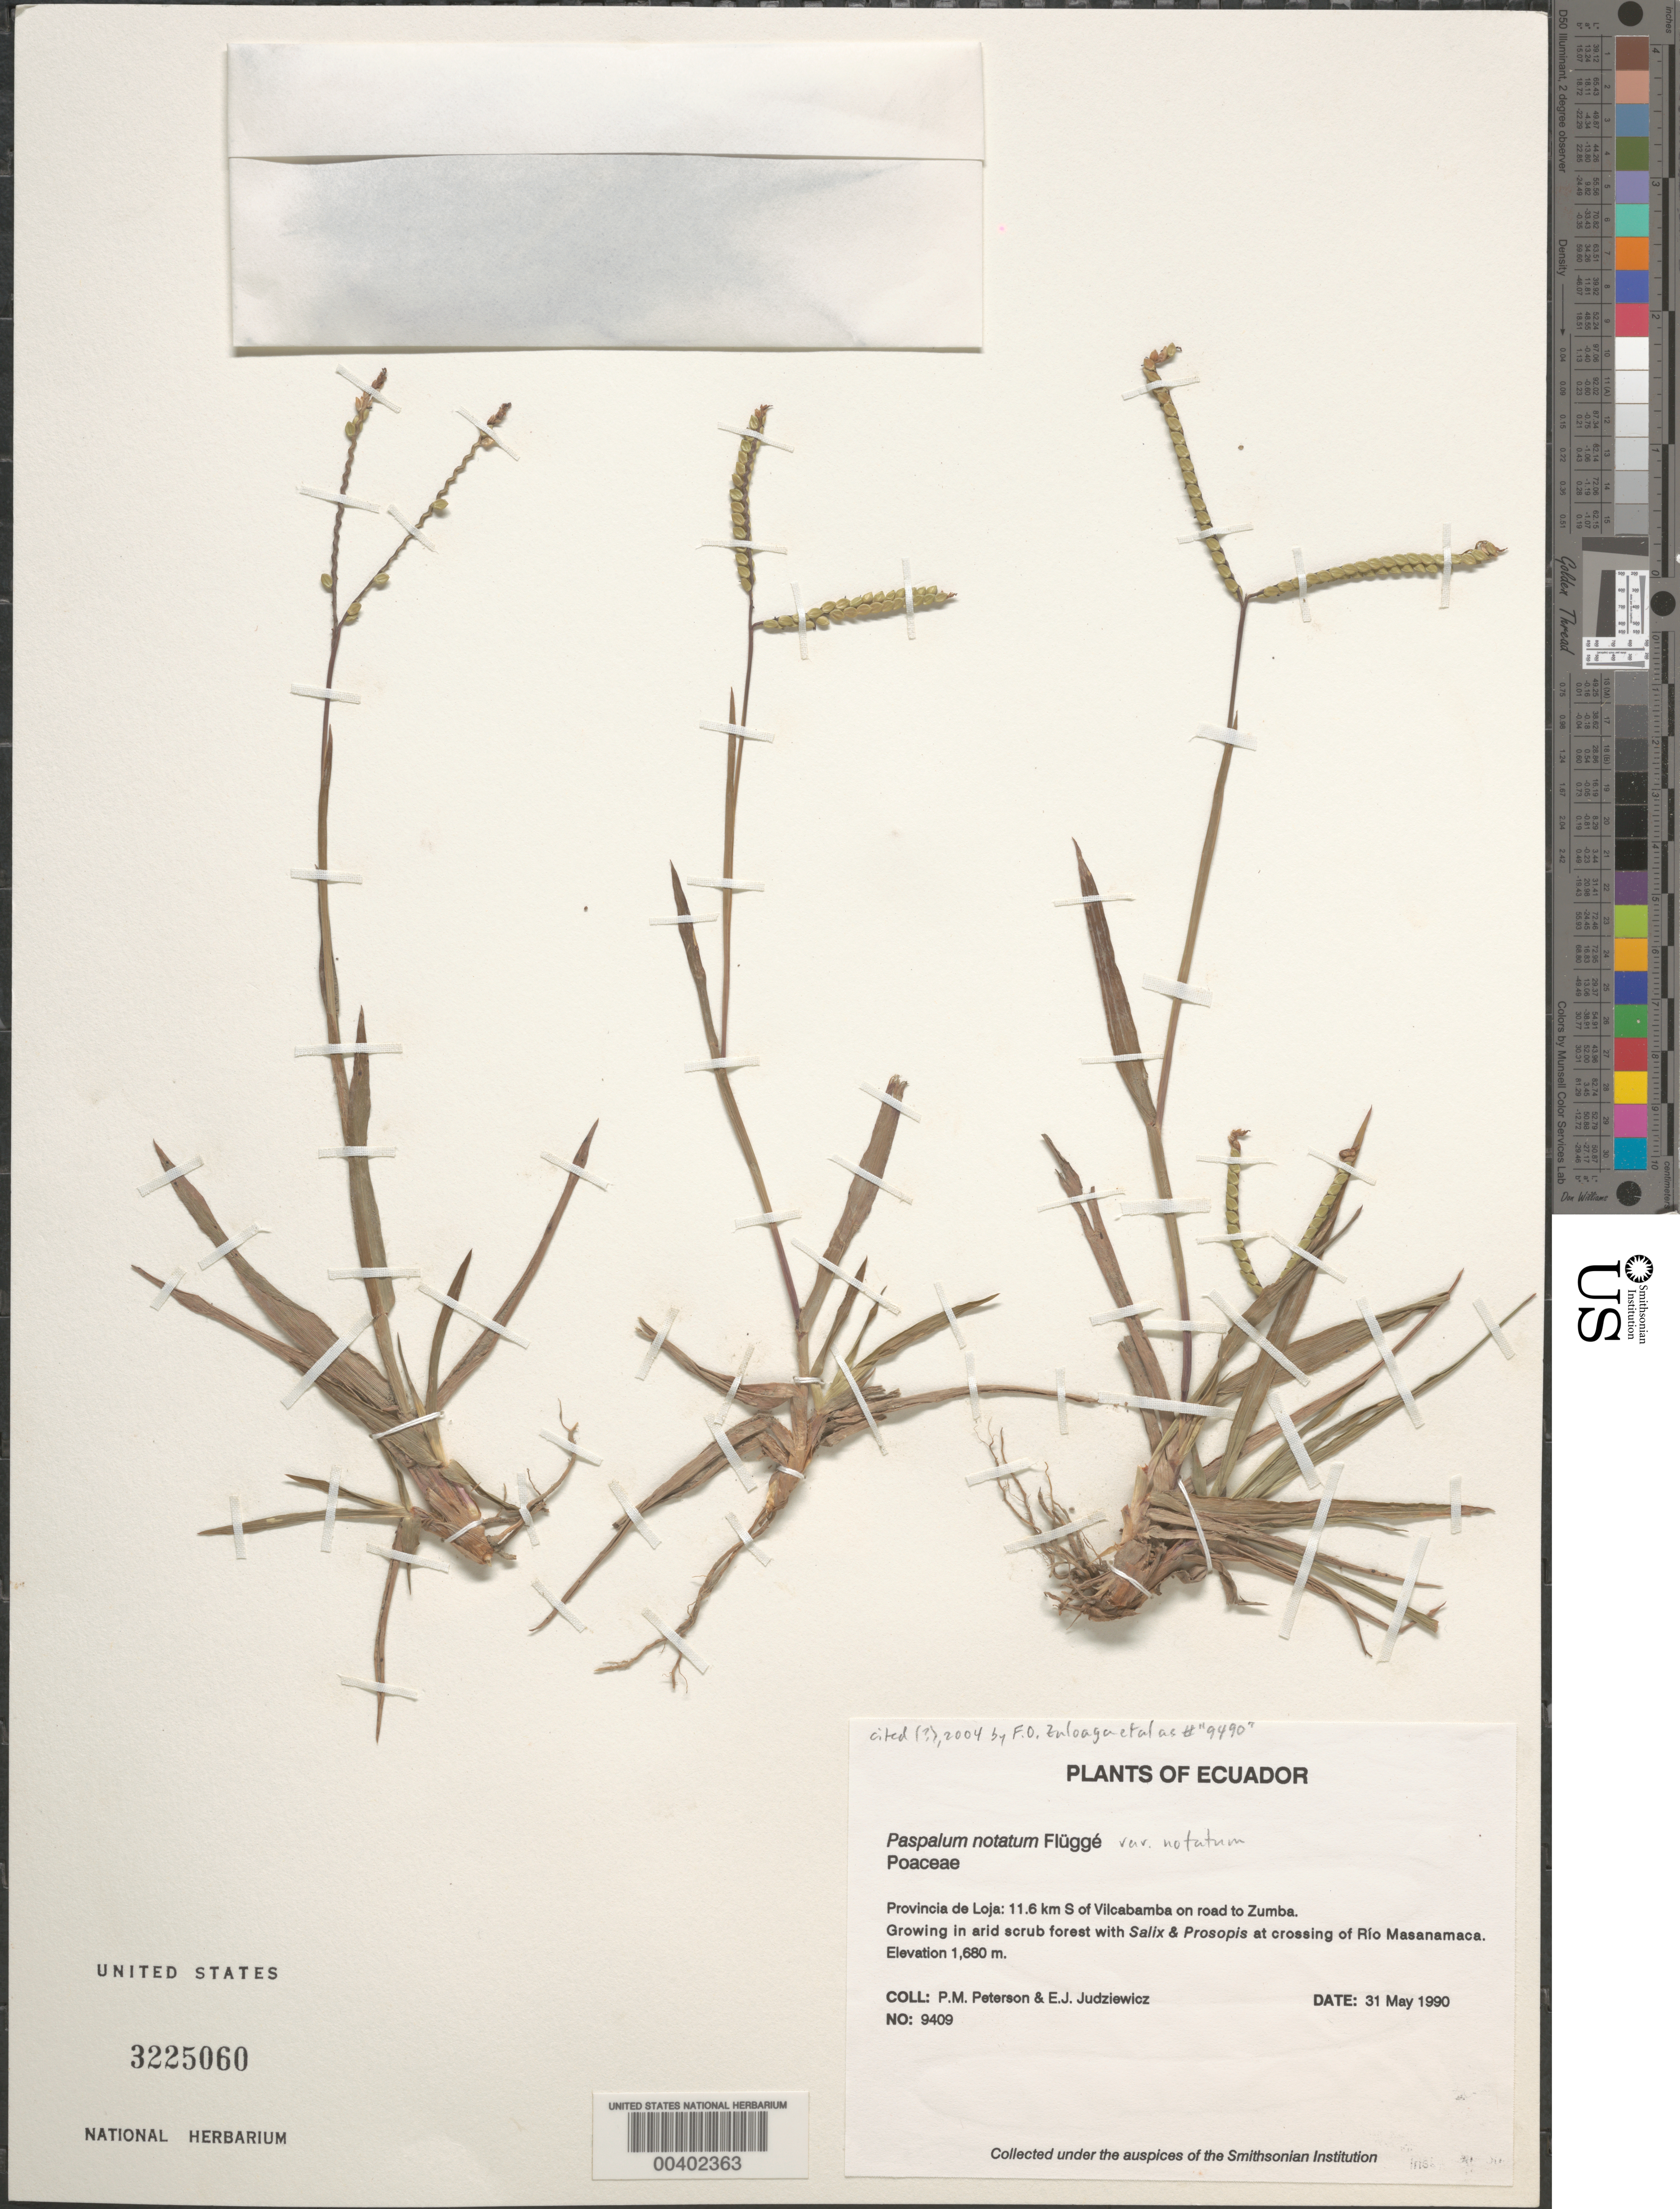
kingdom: Plantae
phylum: Tracheophyta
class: Liliopsida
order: Poales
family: Poaceae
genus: Paspalum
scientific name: Paspalum notatum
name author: Flüggé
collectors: P. M. Peterson & E. J. Judziewicz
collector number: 09409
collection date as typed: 31 May 1990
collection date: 1990-05-31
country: Ecuador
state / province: Loja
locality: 11.6 km S of Vilcabamba on road to Zumba.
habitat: Growing in arid scrub forest with Salix & Prosopis at crossing of Río Masanamaca.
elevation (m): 1680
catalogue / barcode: US 3225060